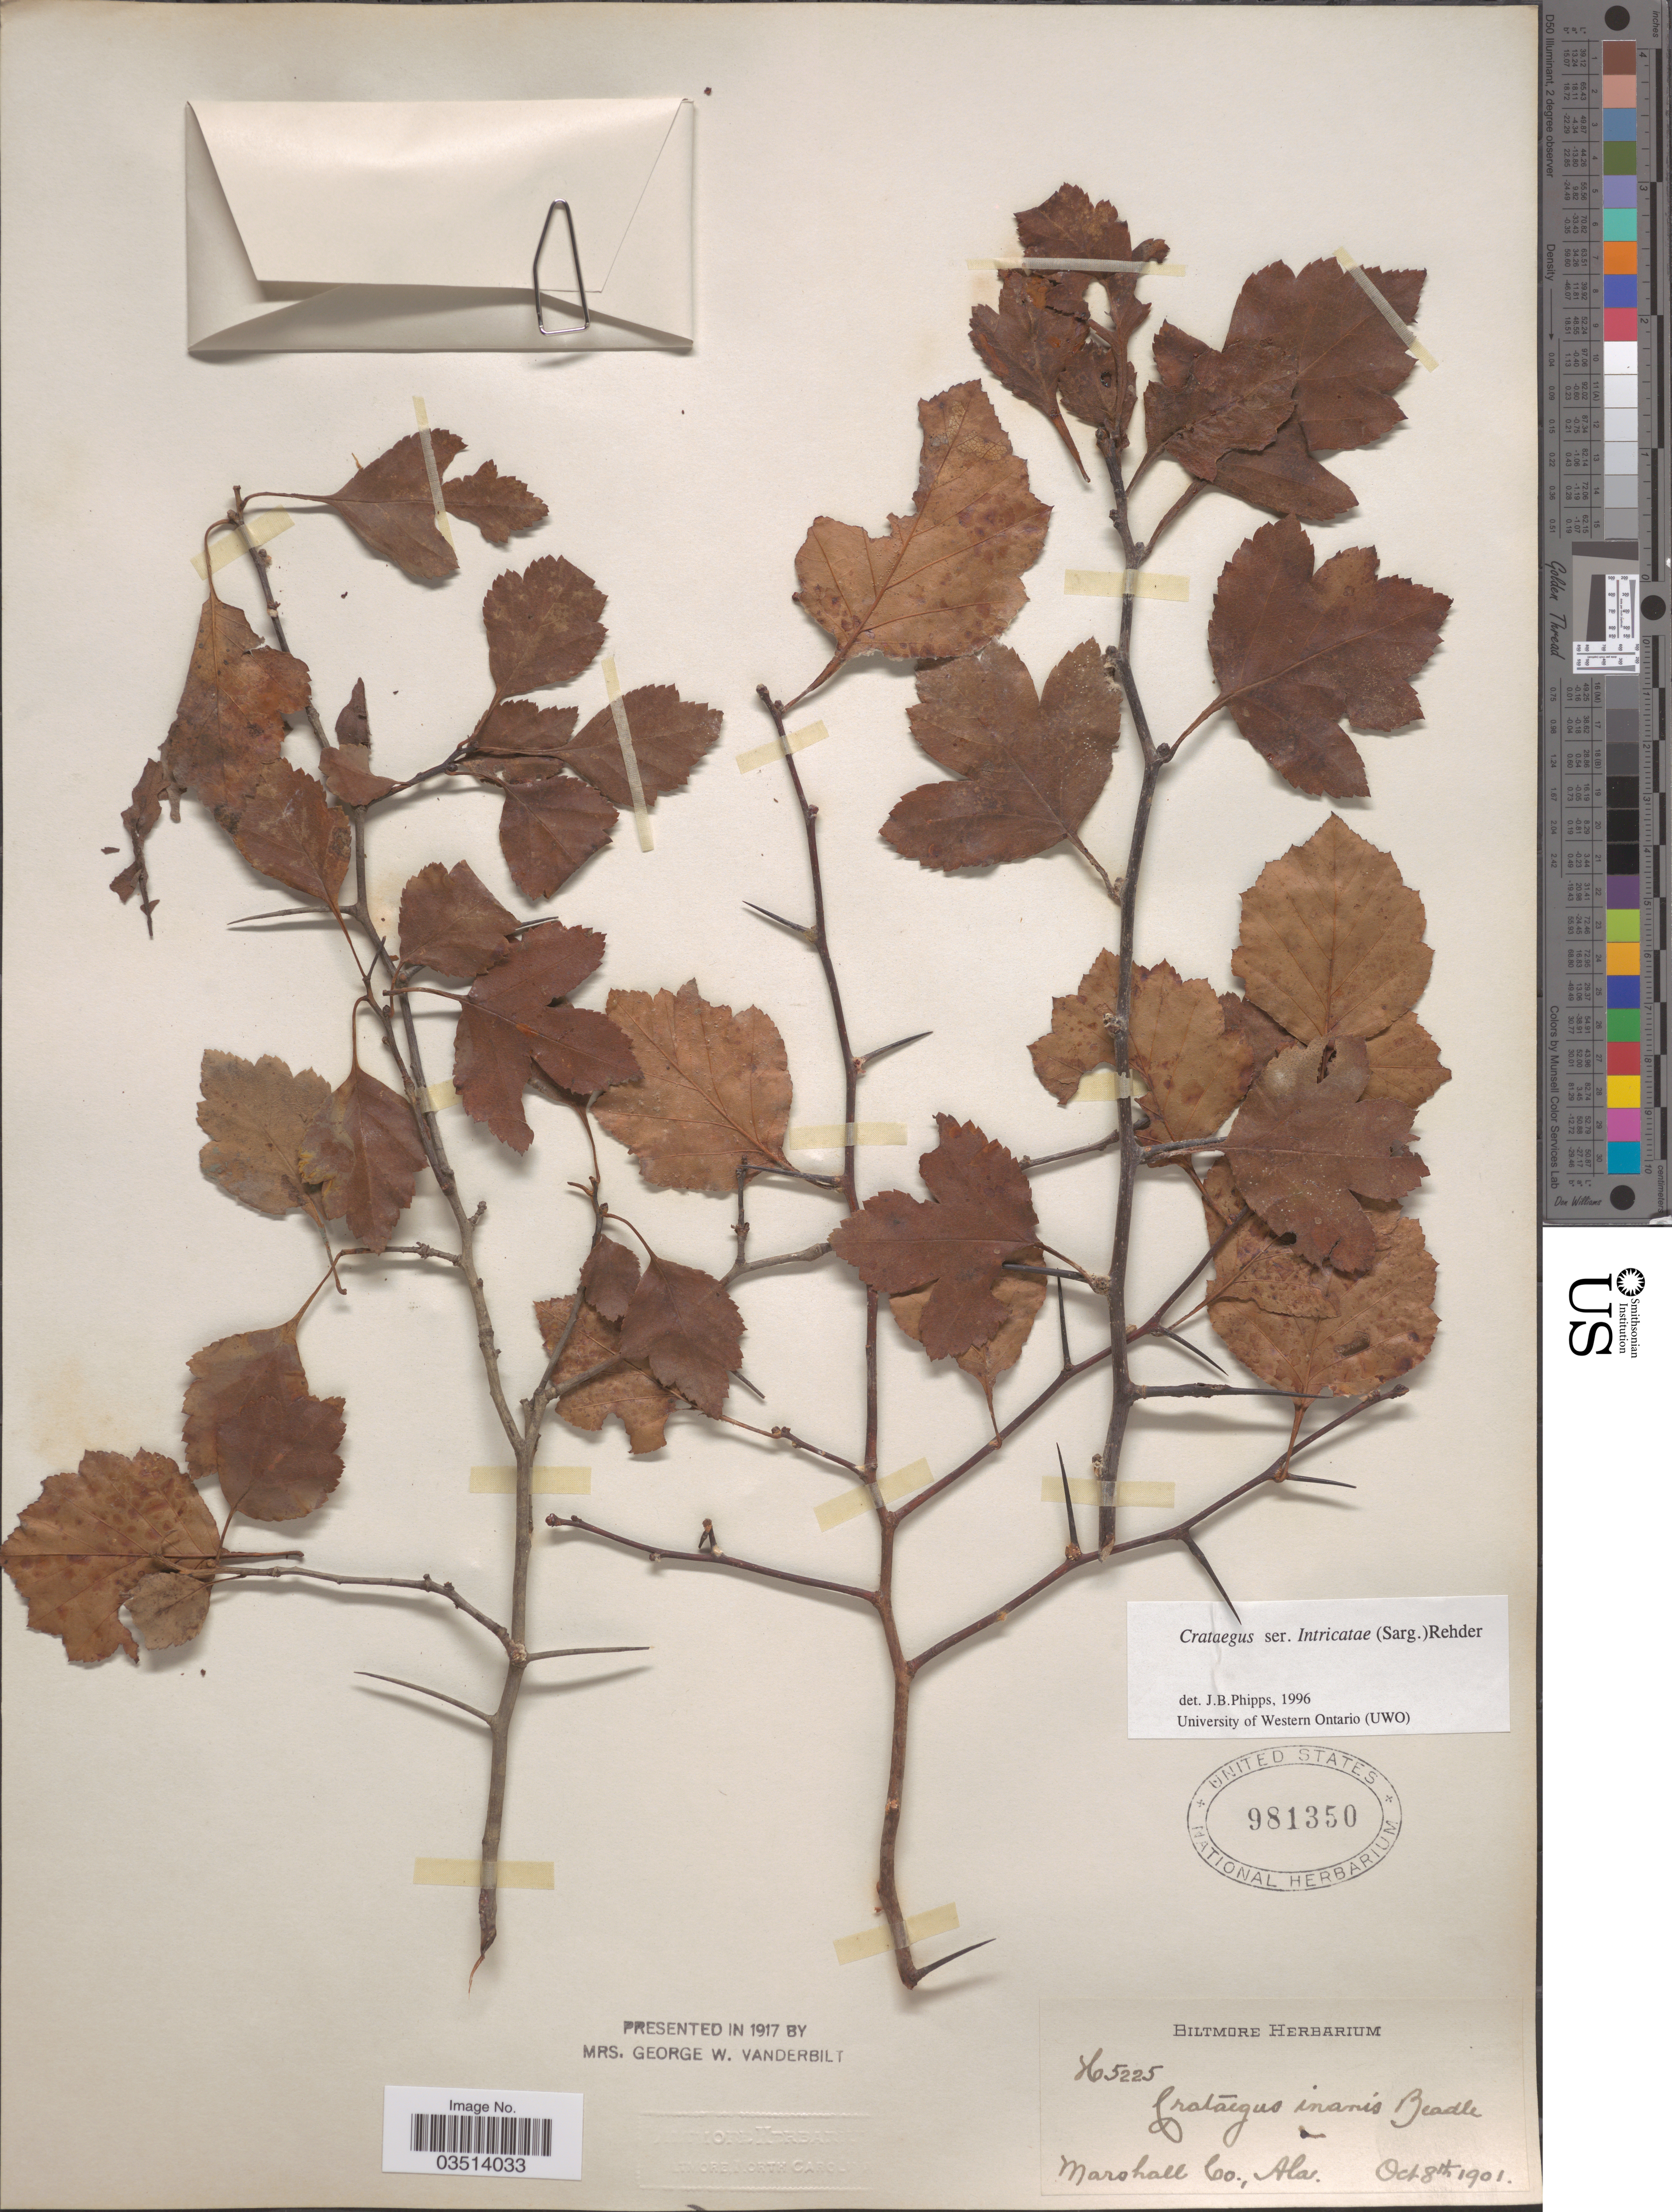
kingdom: Plantae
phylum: Tracheophyta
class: Magnoliopsida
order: Rosales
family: Rosaceae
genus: Crataegus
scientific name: Crataegus crocea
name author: Beadle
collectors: ex herb. Biltmore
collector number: H5225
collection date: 1901-10-08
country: United States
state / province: Alabama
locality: Marshall Co.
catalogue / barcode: US 981350